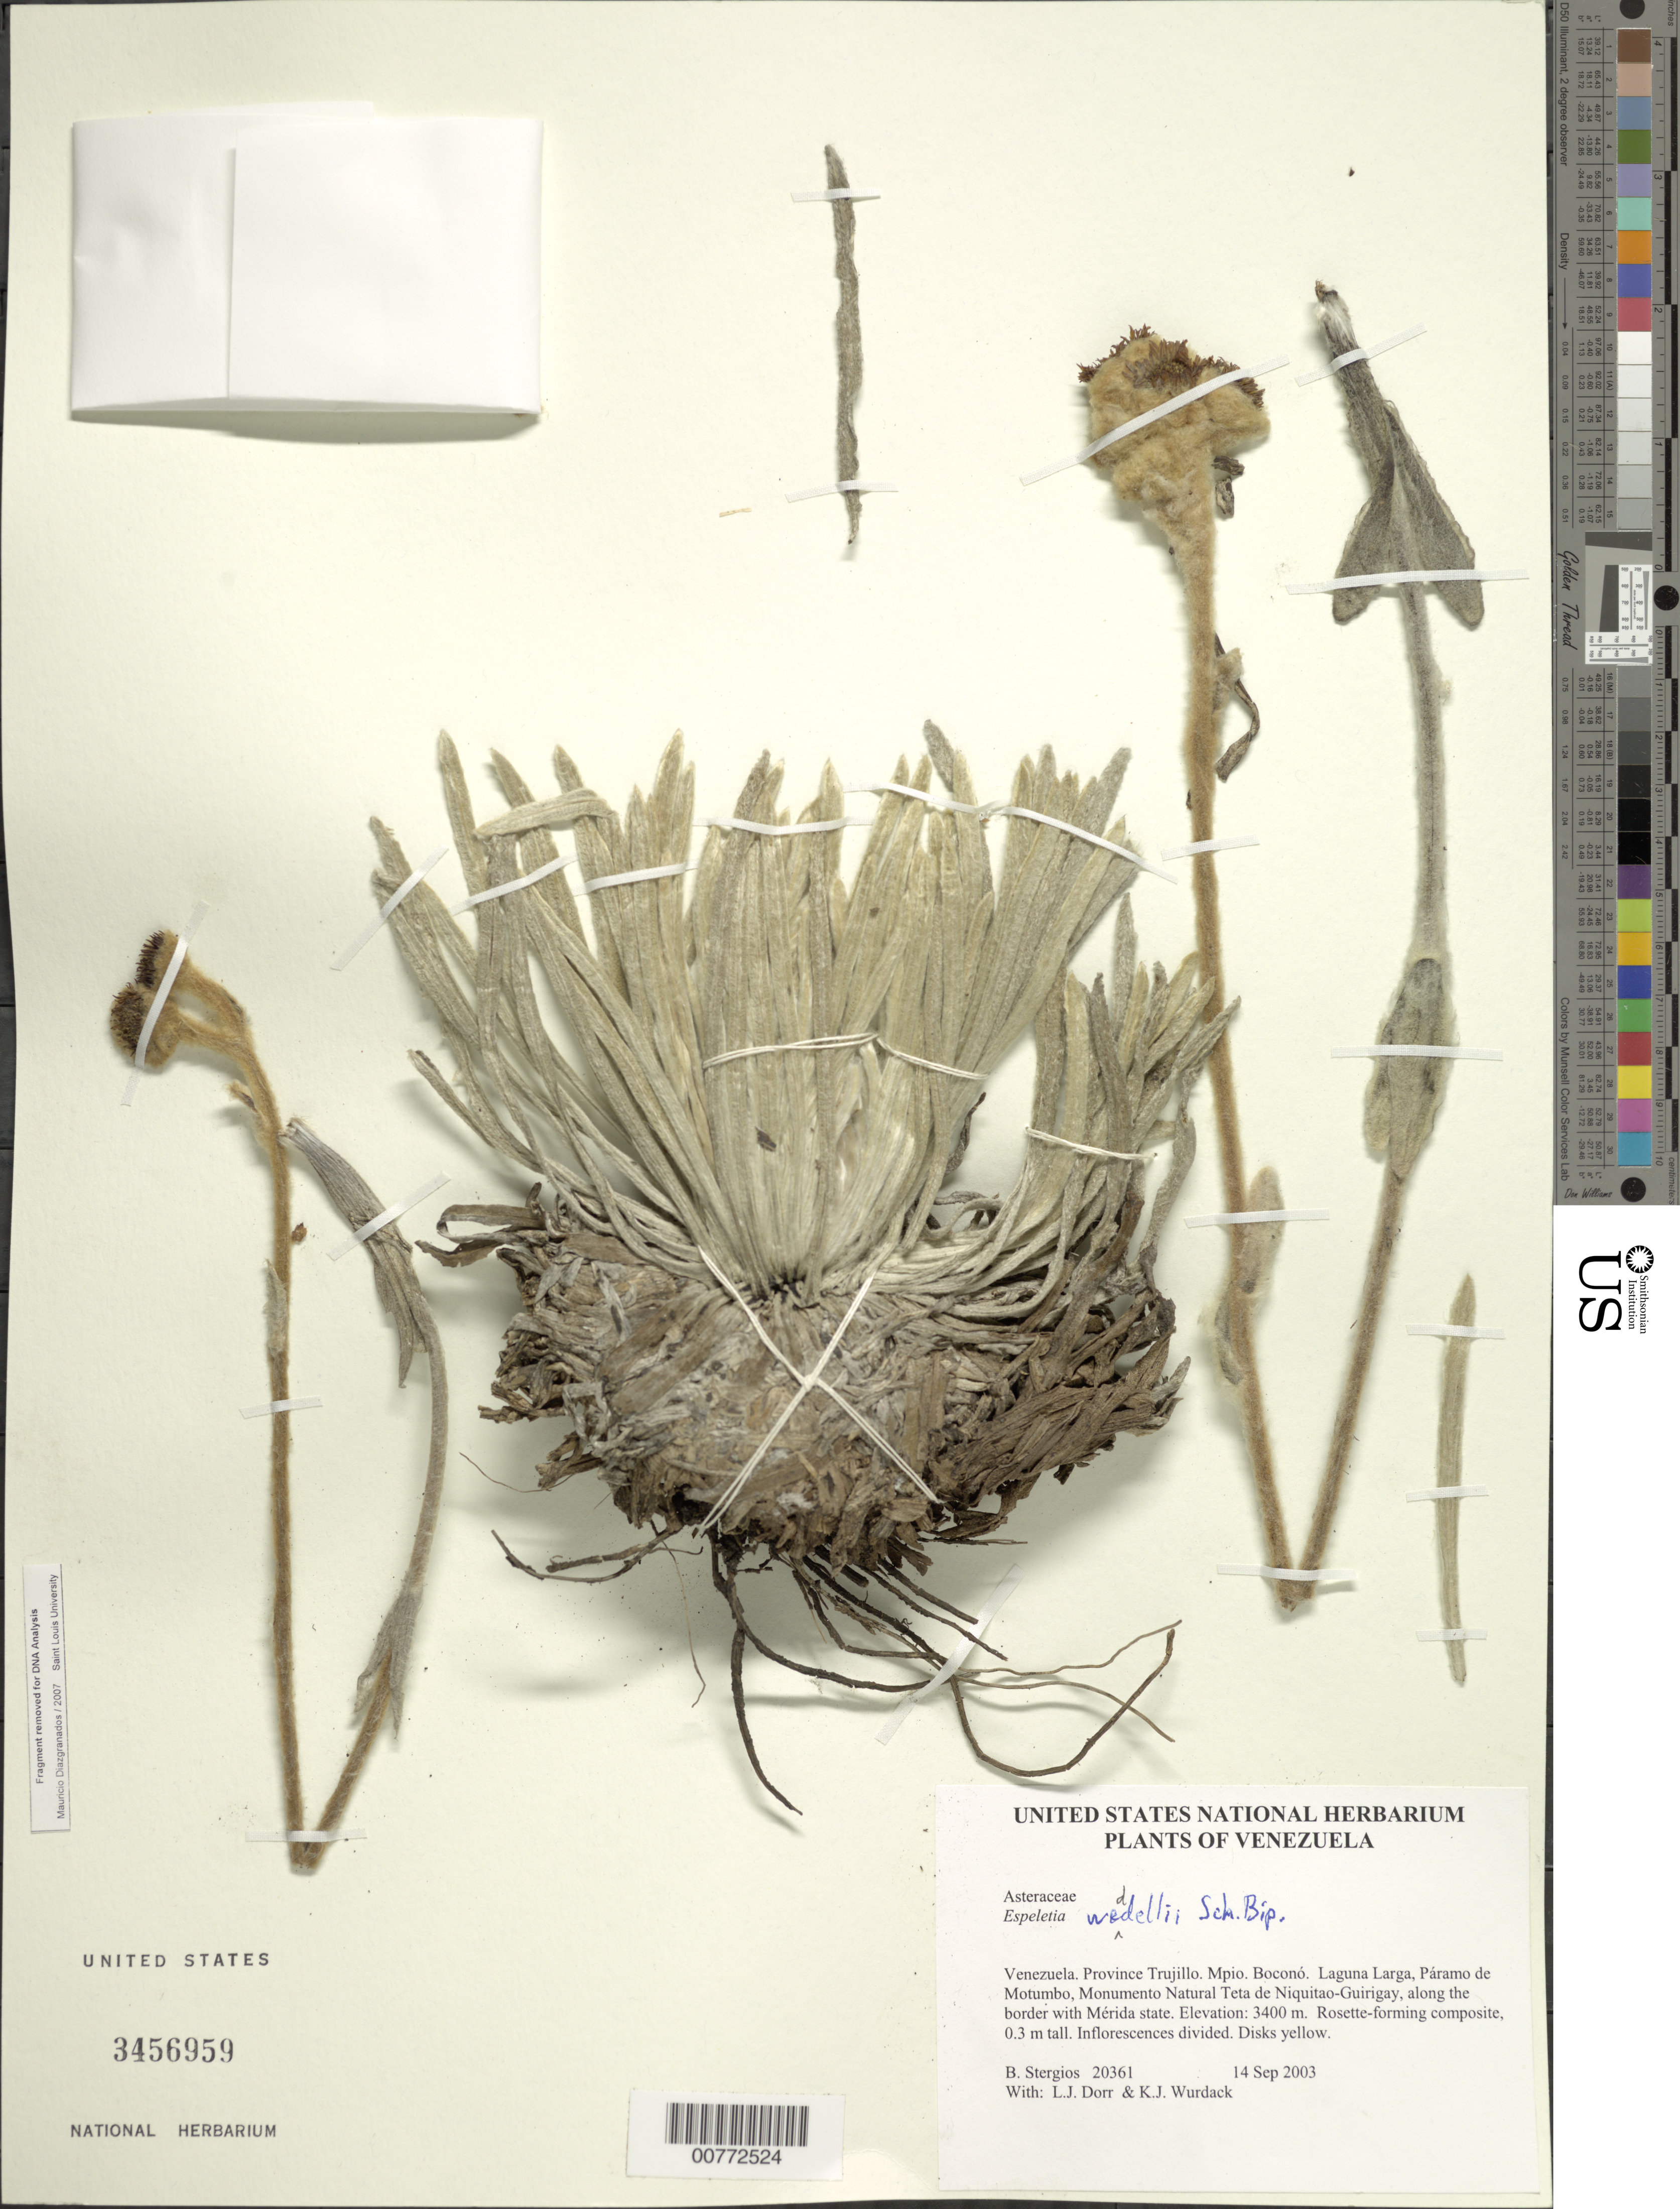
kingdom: Plantae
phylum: Tracheophyta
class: Magnoliopsida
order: Asterales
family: Asteraceae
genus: Espeletia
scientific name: Espeletia weddellii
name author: Sch. Bip. ex Wedd.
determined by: Robinson, Harold E., (US)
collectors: B. G. Stergios, L. J. Dorr & K. Wurdack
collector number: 20361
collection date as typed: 14 Sep 2003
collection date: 2003-09-14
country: Venezuela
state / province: Trujillo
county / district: Boconó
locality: Laguna Larga, Páramo de Motumbo, Monumento Natural Teta de Niquitao-Guirigay, along the border with Mérida state.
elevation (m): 3400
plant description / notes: PORT, US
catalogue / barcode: US 3456959